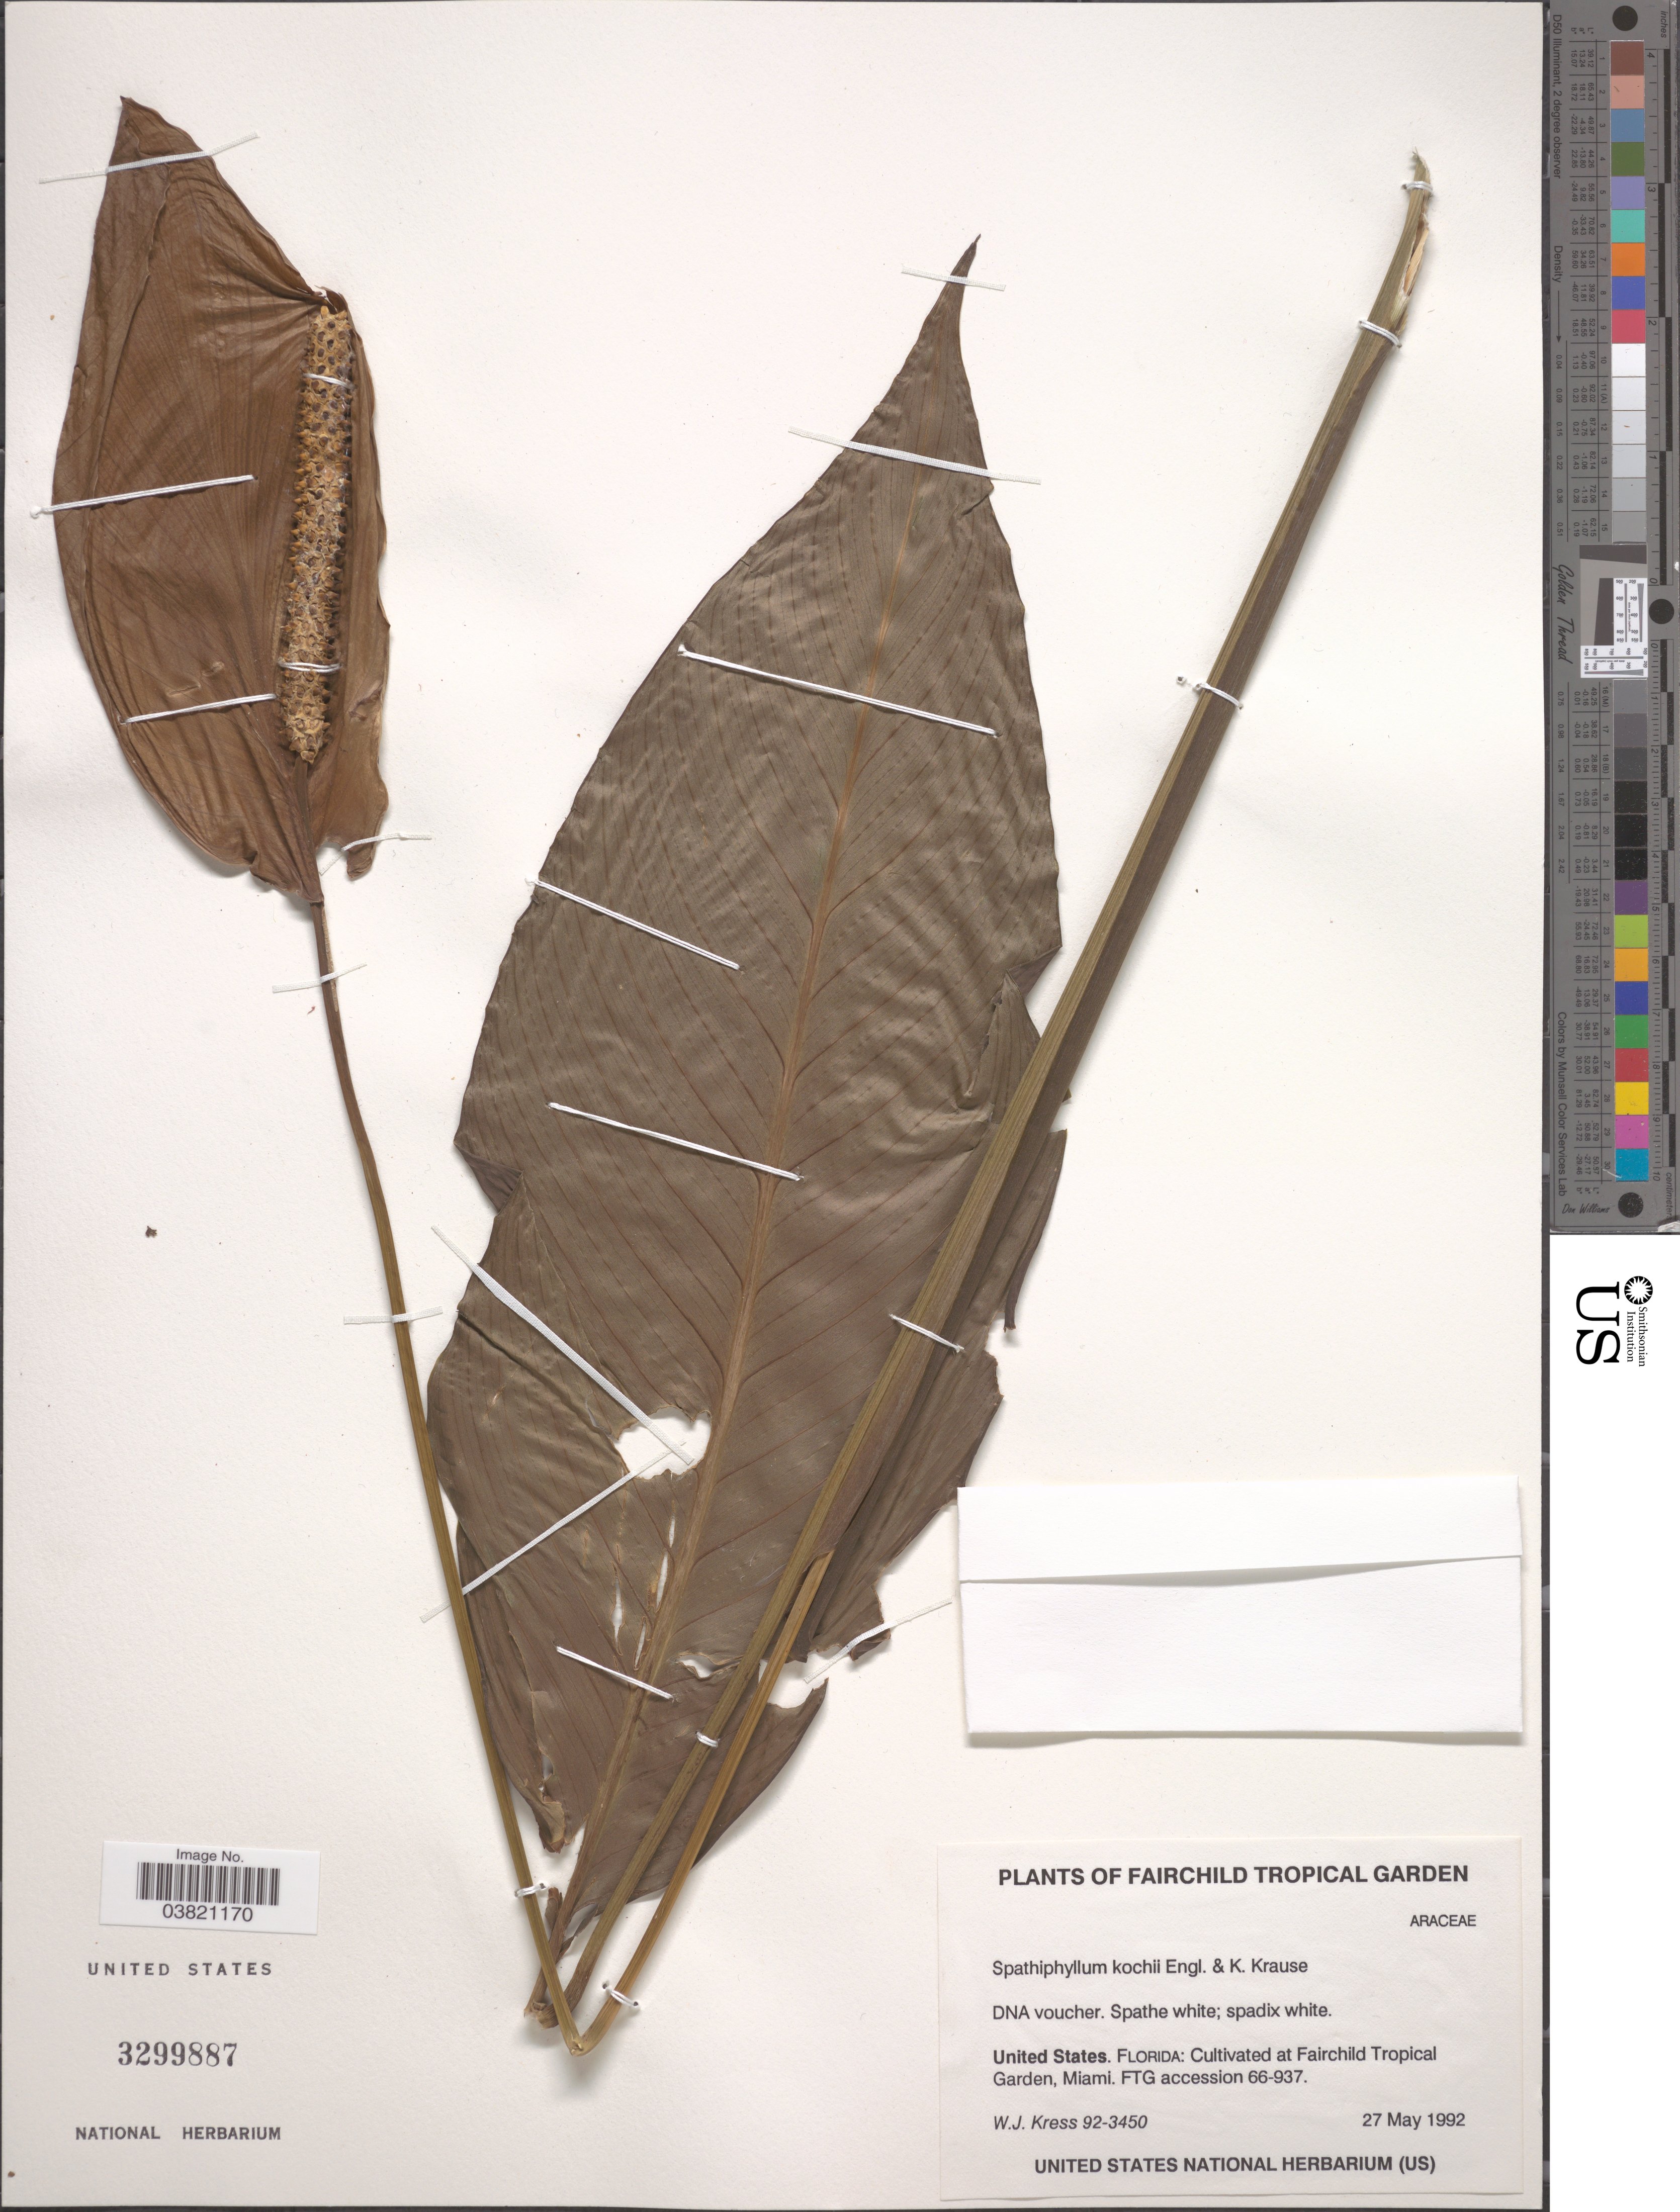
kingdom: Plantae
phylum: Tracheophyta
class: Liliopsida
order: Alismatales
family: Araceae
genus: Spathiphyllum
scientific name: Spathiphyllum kochii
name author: Engl. & K. Krause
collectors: W. J. Kress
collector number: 92-3450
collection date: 1992-05-27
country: United States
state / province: Florida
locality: Fairchils Tropical Garden, Miami. FTG accesion 66-937.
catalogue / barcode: US 3299887